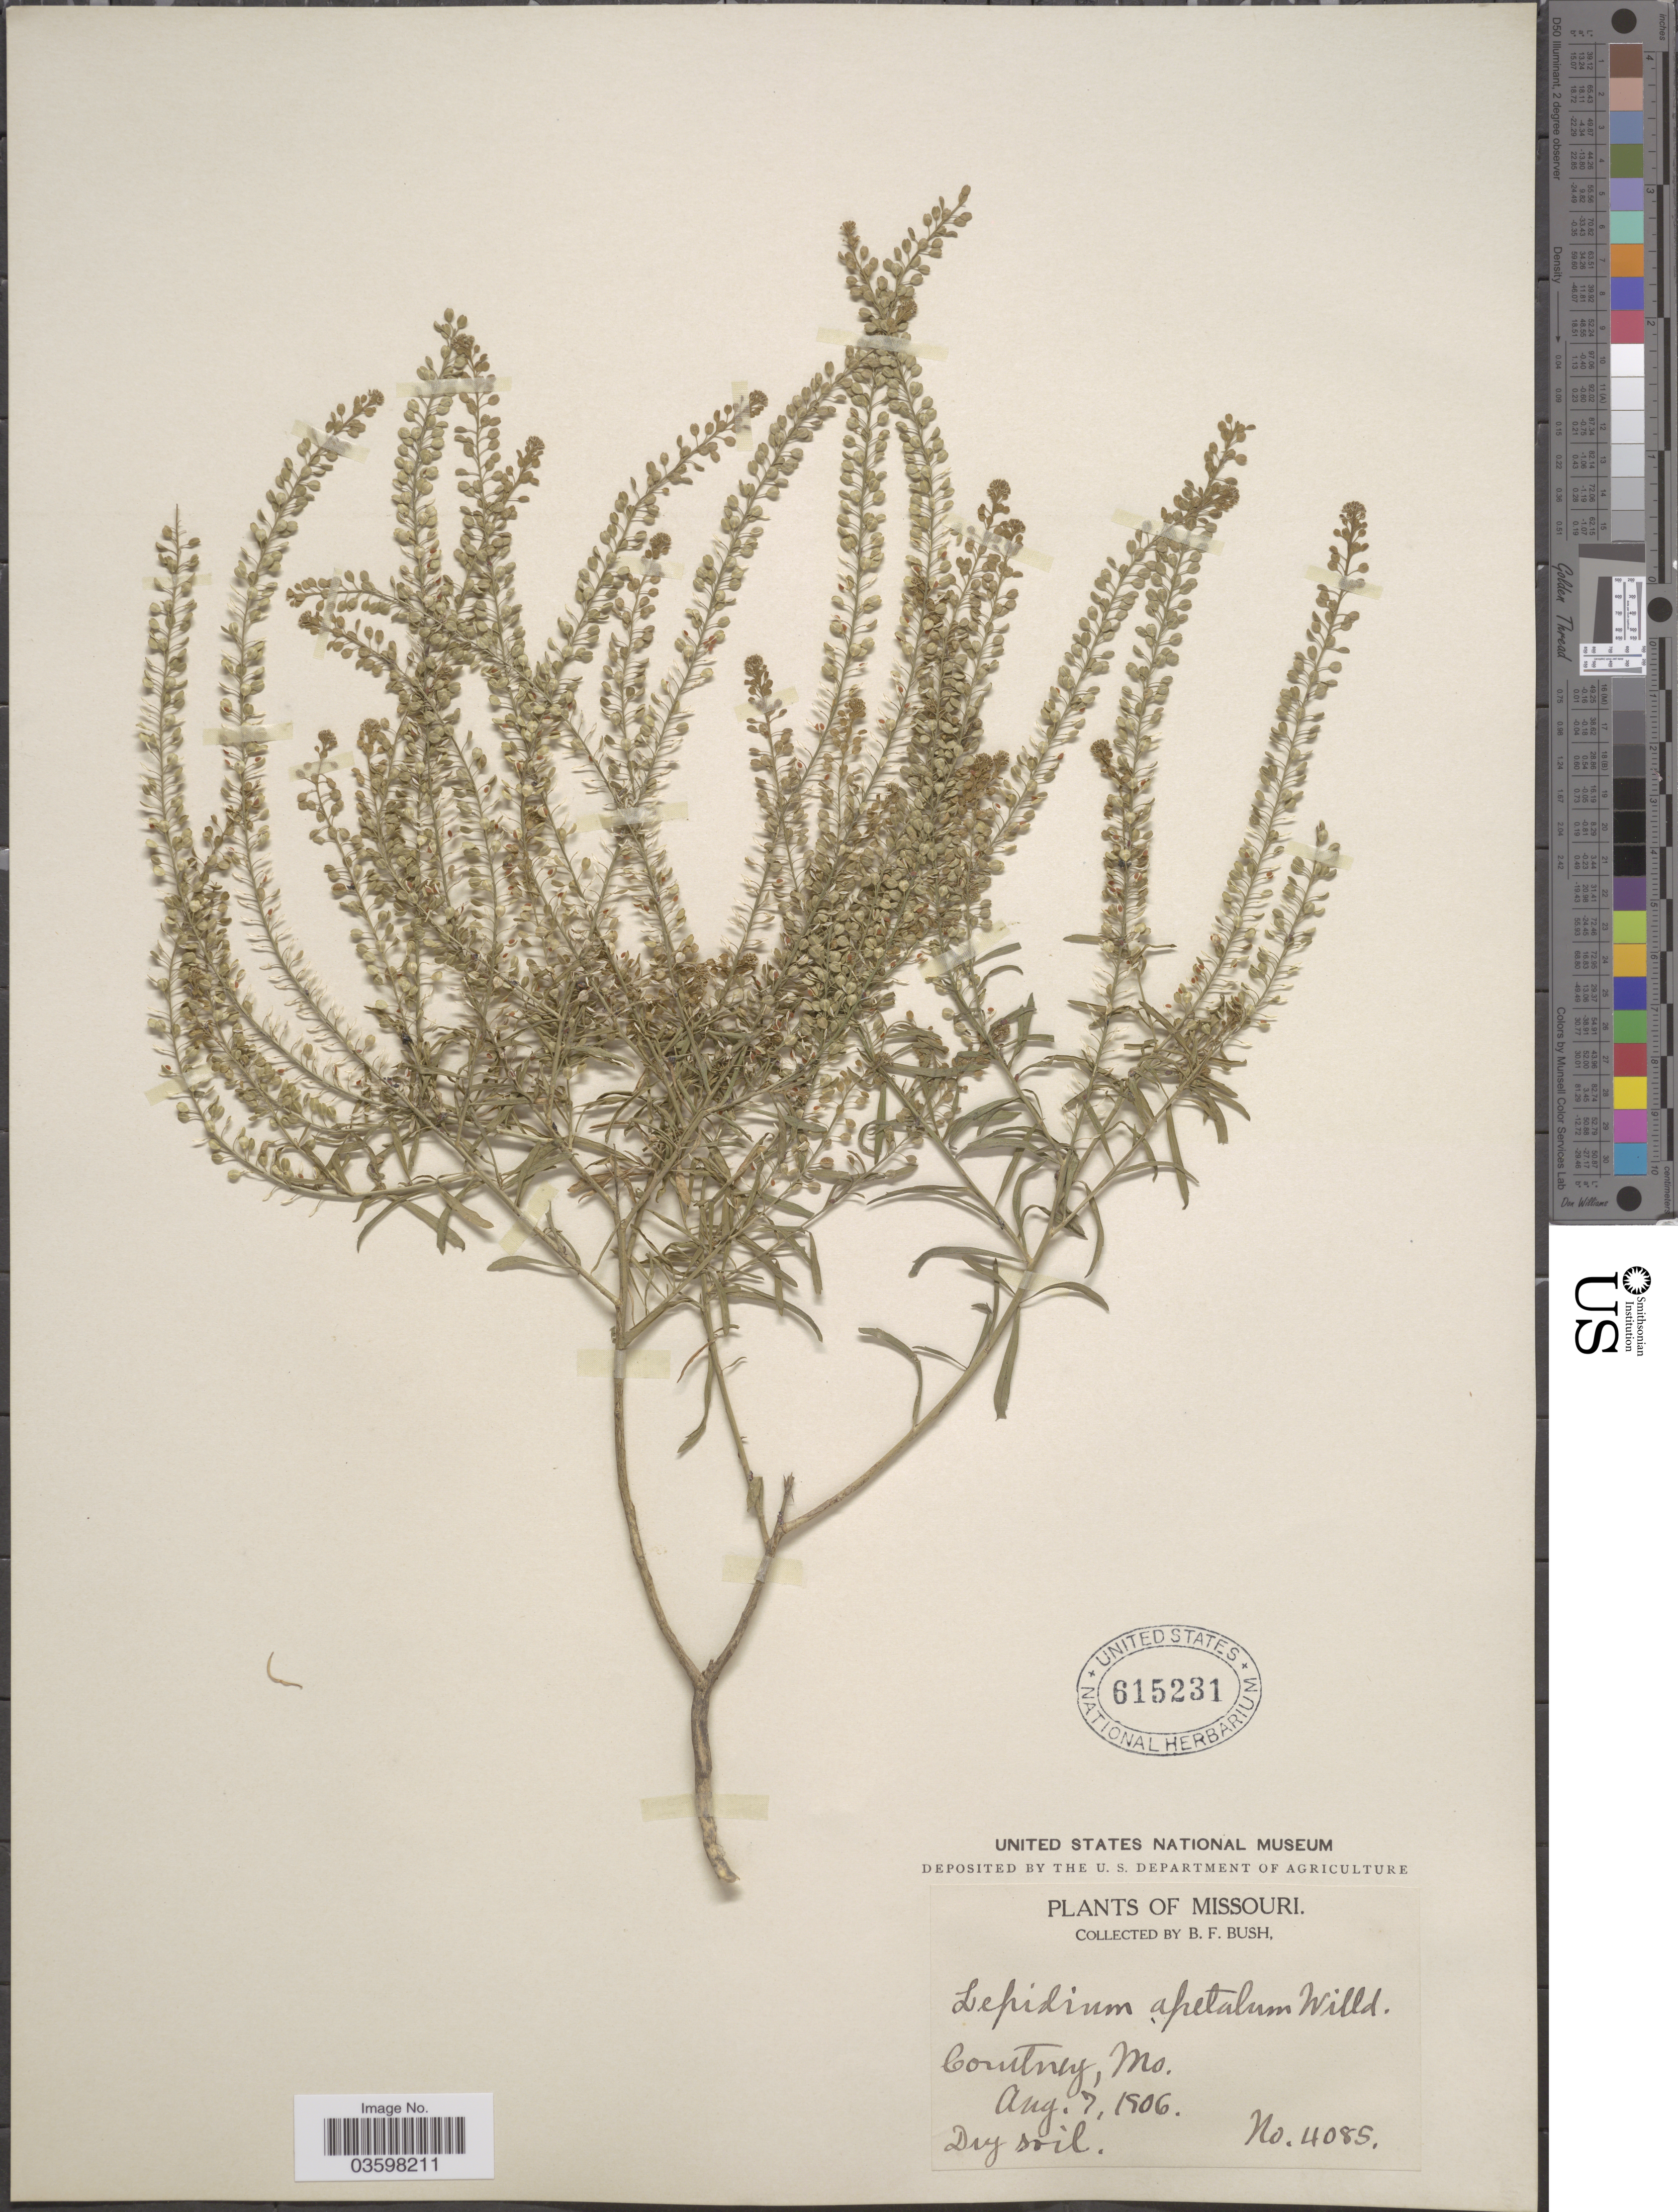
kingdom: Plantae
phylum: Tracheophyta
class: Magnoliopsida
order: Brassicales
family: Brassicaceae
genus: Lepidium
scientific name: Lepidium densiflorum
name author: Schrad.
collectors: B. F. Bush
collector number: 4085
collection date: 1906-08-07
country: United States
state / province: Missouri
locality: Courtney.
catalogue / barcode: US 615231